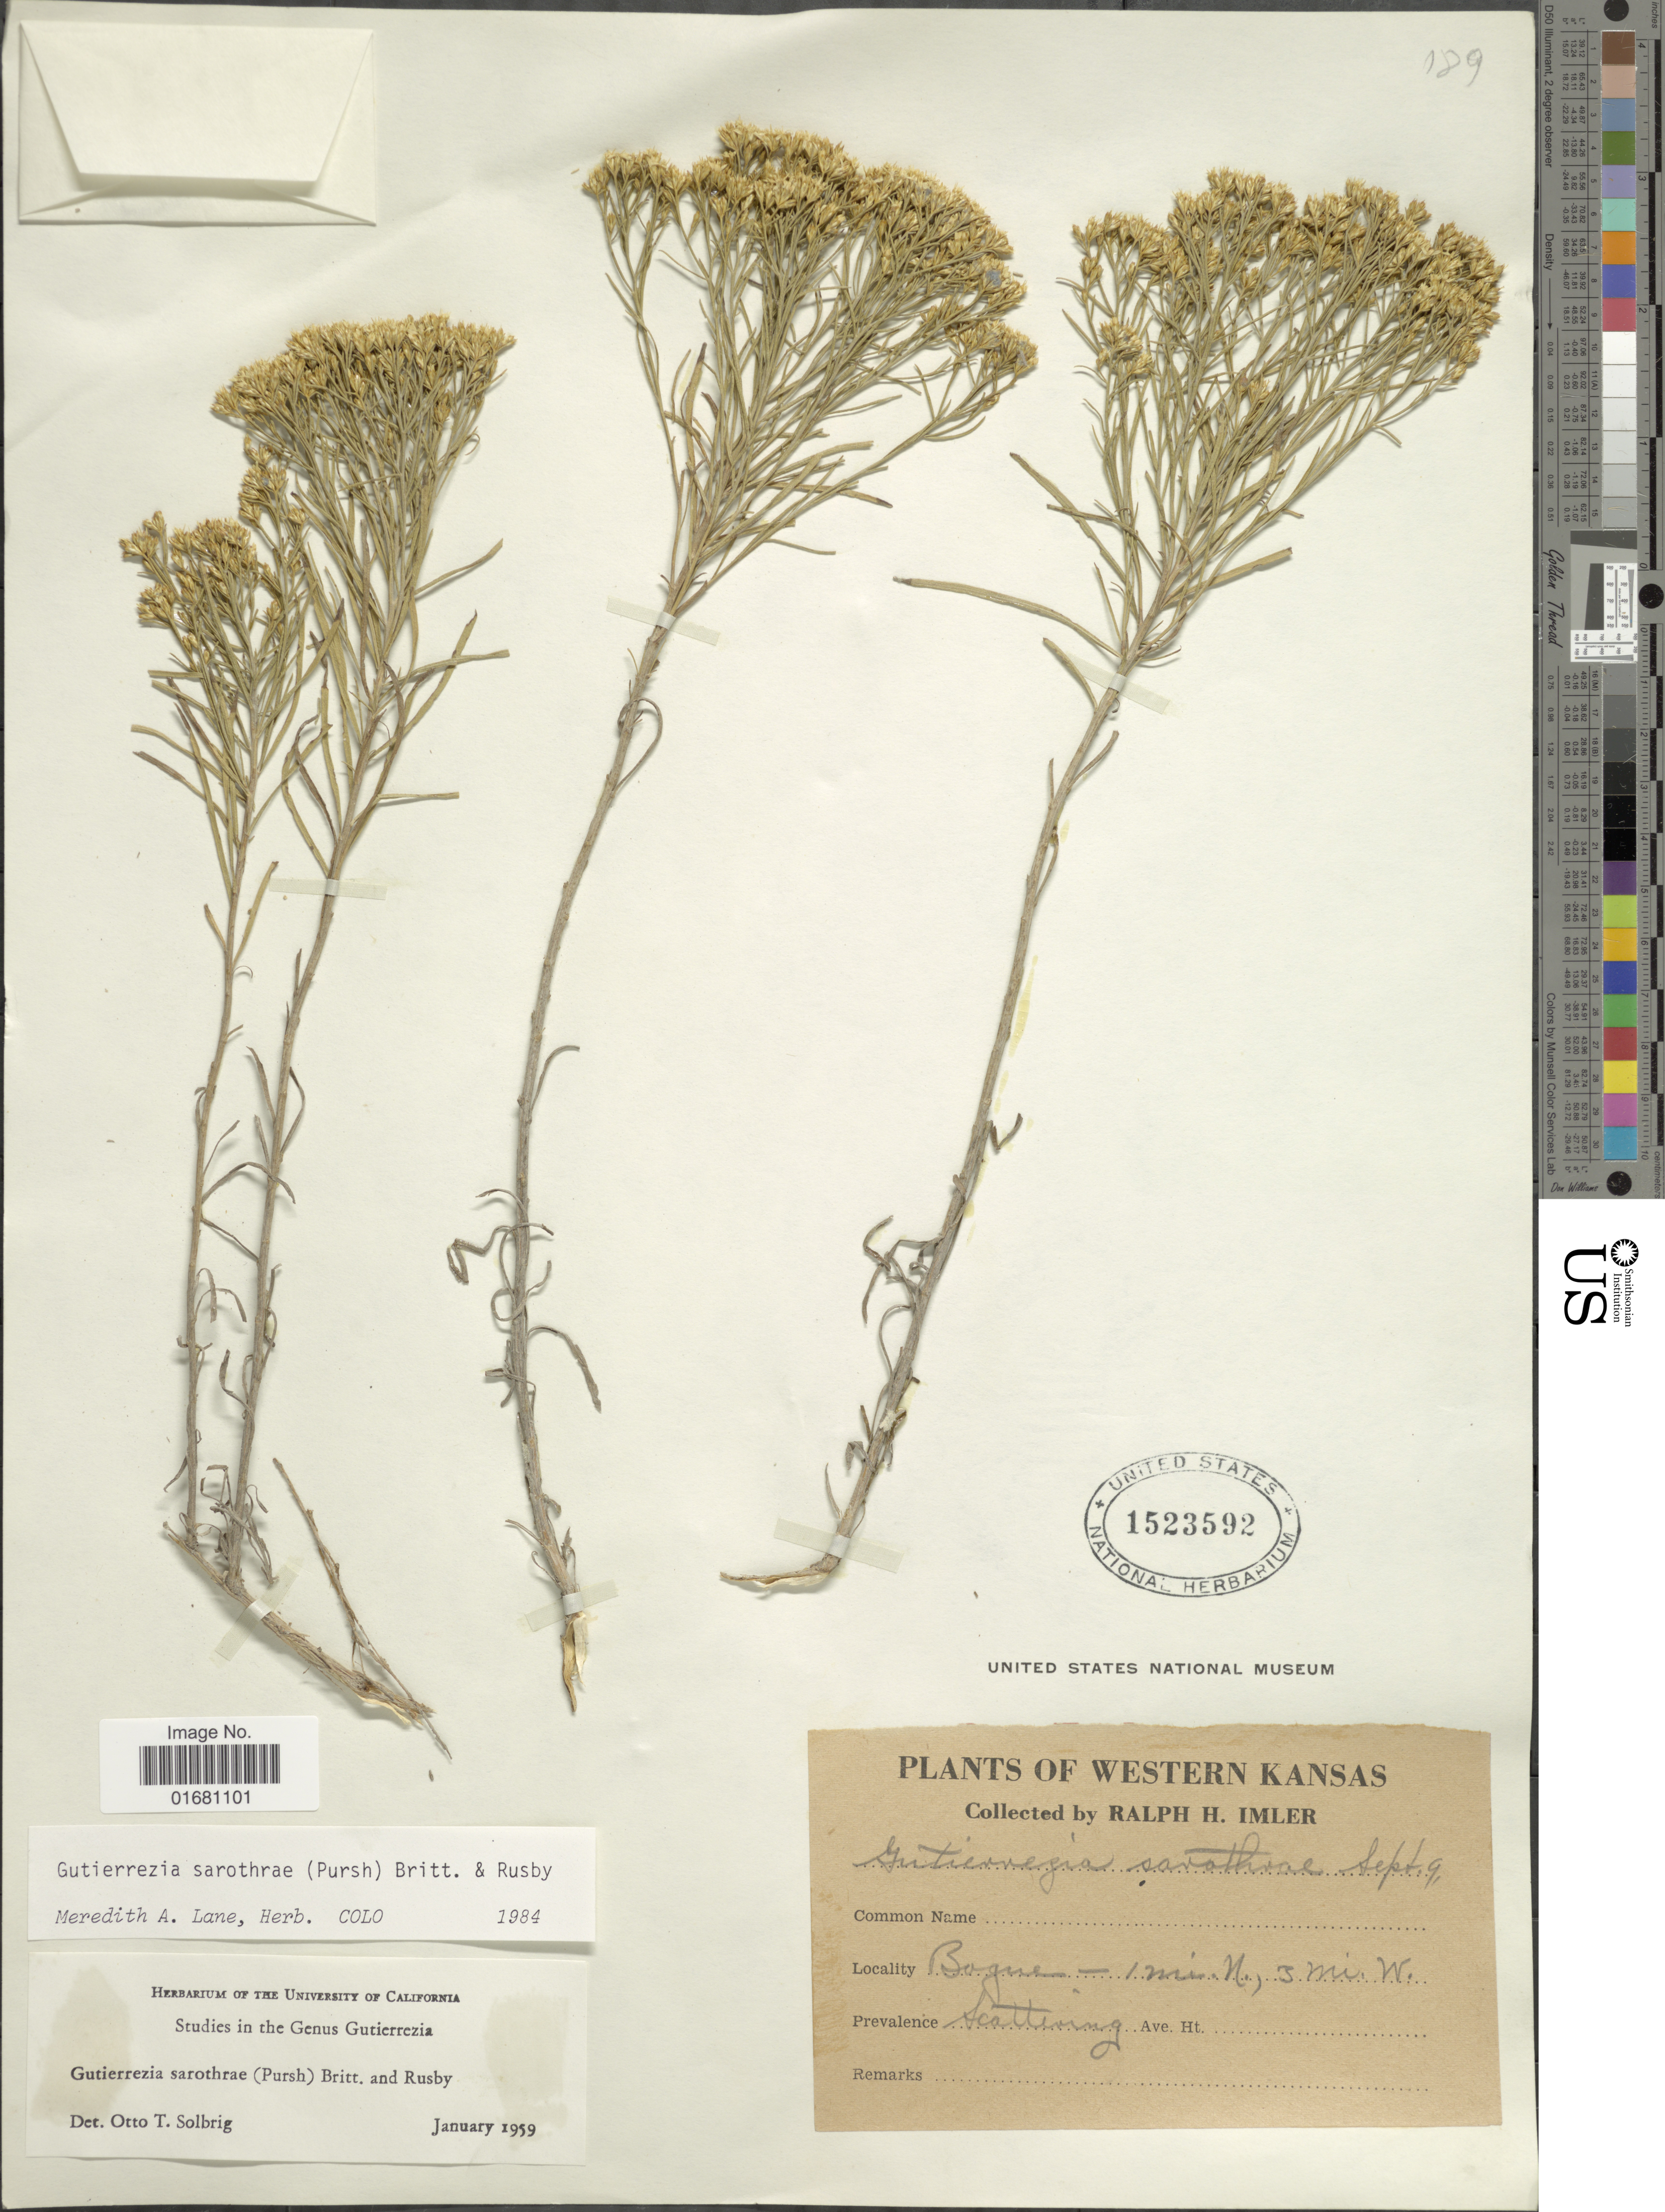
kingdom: Plantae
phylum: Tracheophyta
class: Magnoliopsida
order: Asterales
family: Asteraceae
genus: Gutierrezia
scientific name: Gutierrezia sarothrae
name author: (Pursh) Britton & Rusby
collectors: R. Imler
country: United States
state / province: Kansas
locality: Western Kansas, Bogue- 1 mi. N., 3 mi. W.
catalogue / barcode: US 1523592